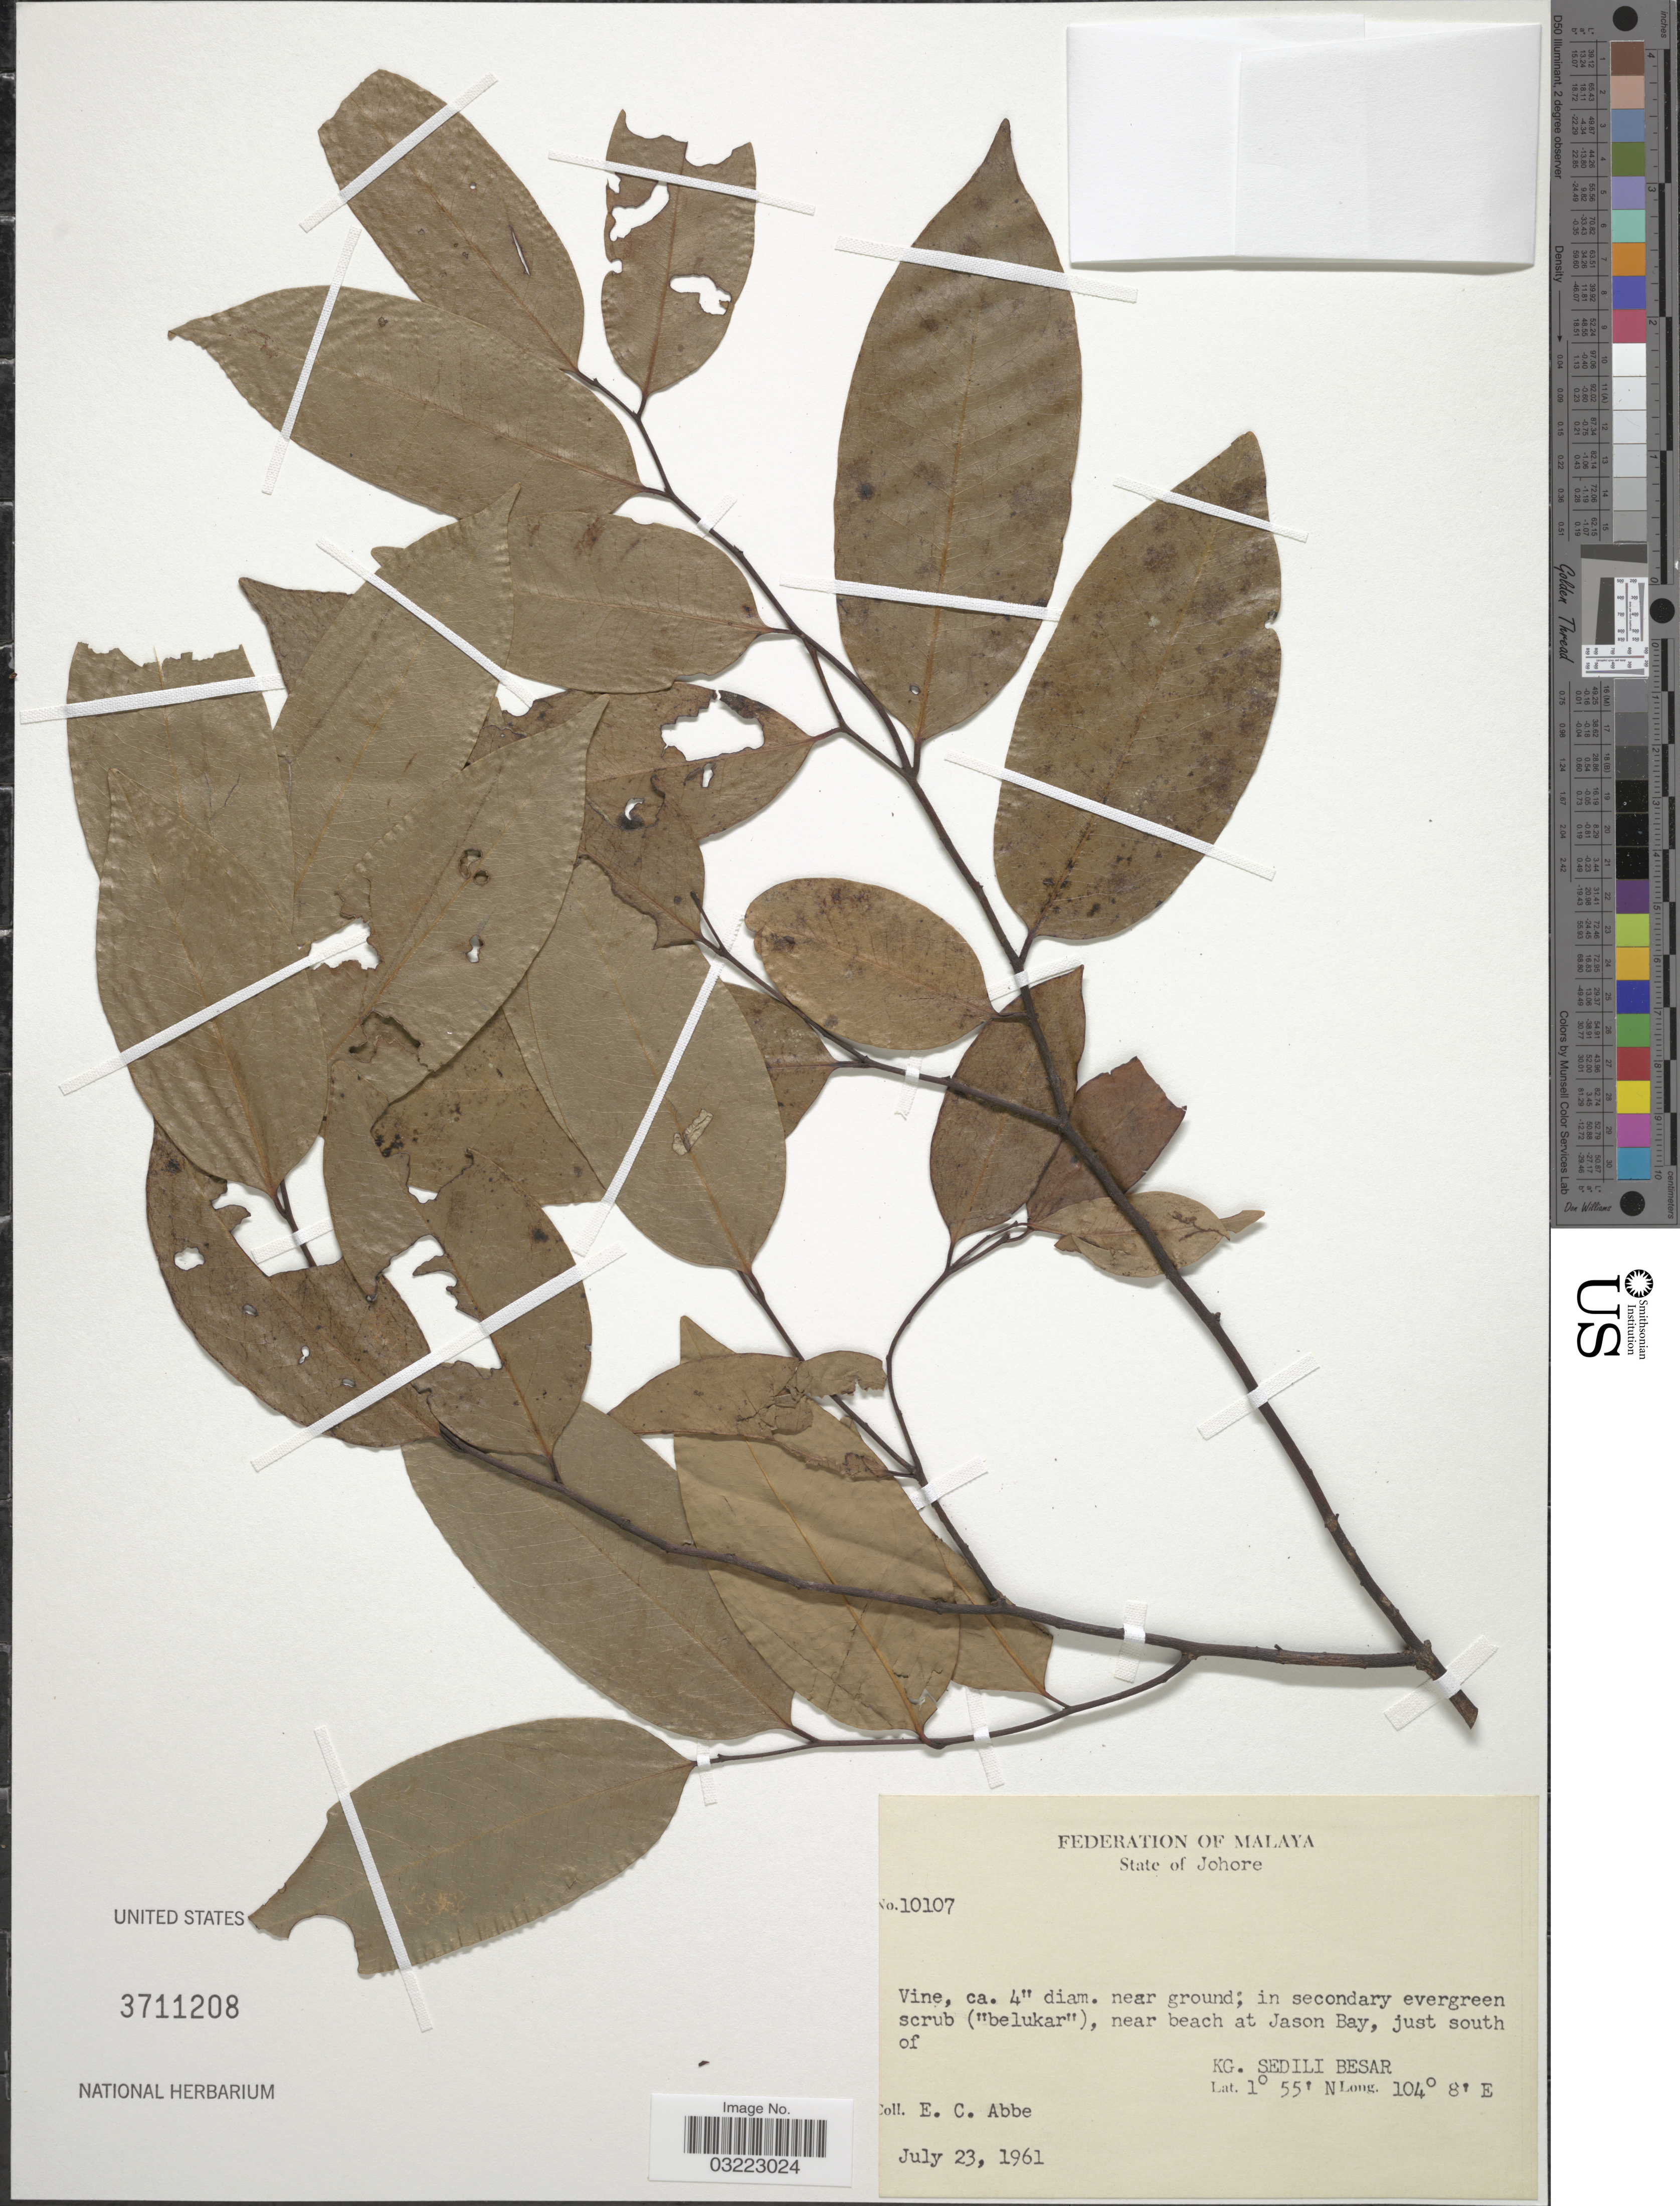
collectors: E. C. Abbe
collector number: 10107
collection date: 1961-07-23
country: Malaysia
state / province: Johor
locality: Malaya. State of Johore. Near beach at Jason Bay, just south of KG. Sedili Besar.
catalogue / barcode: US 3711208